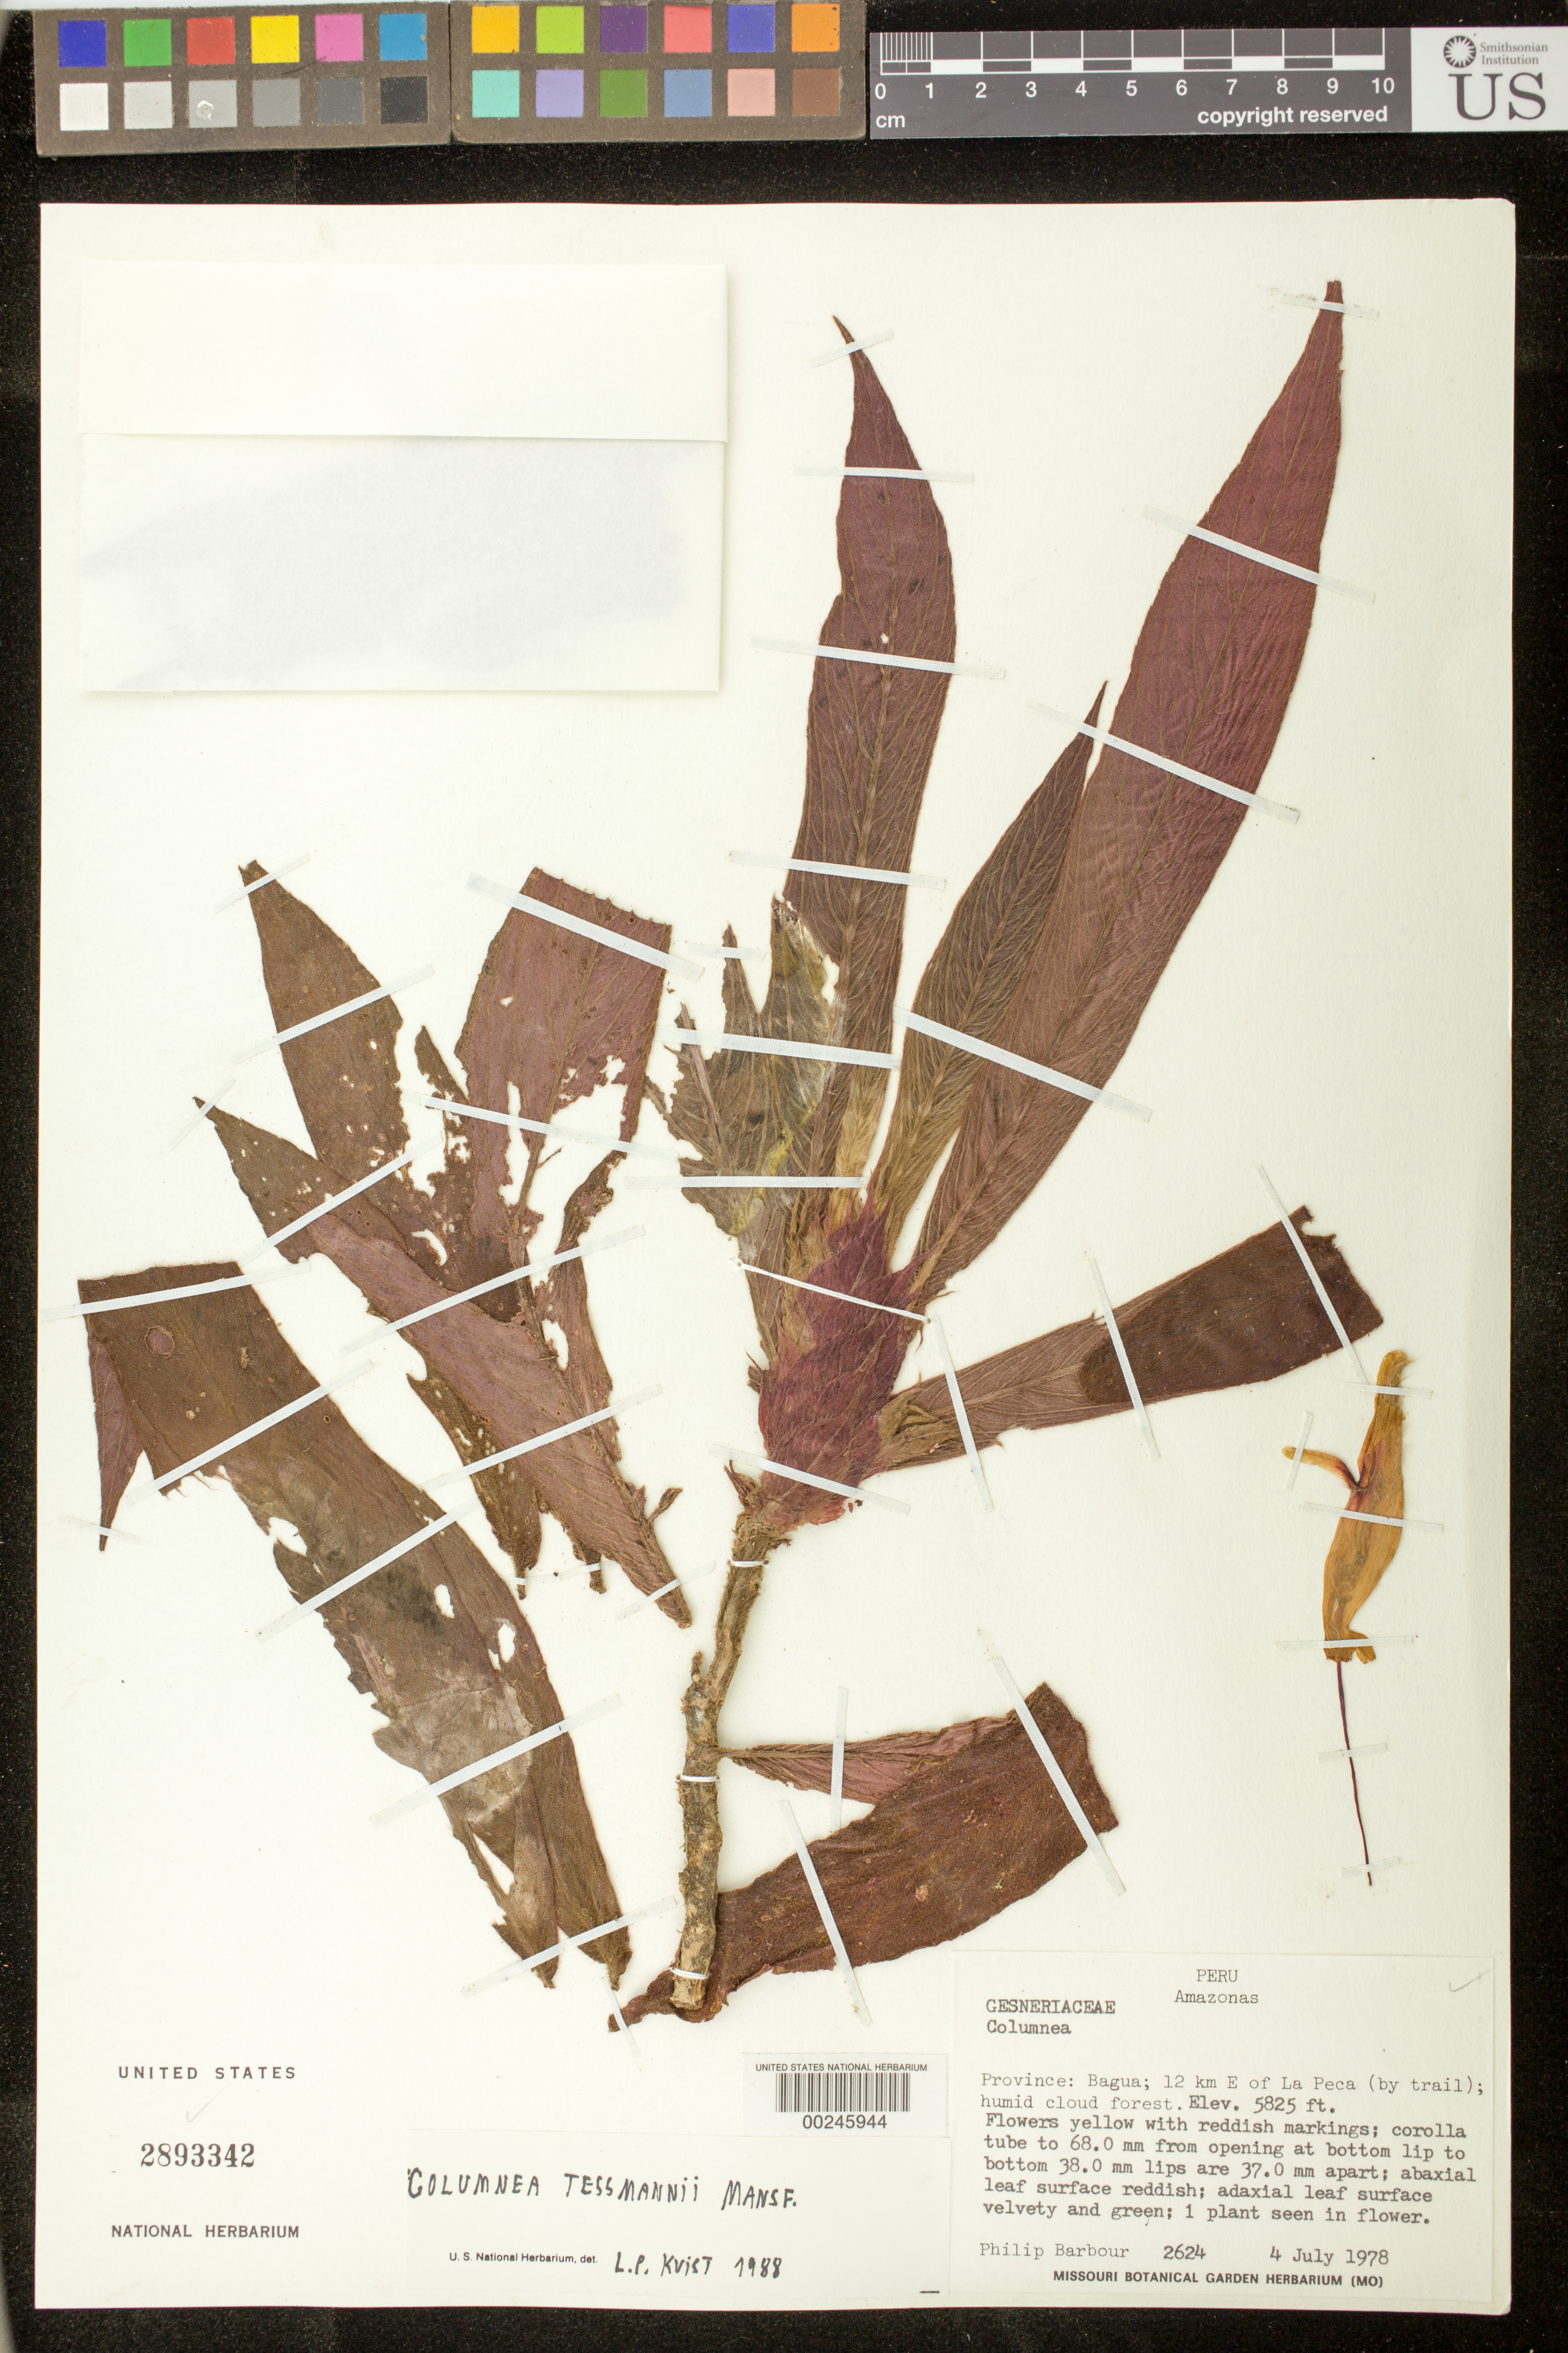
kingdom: Plantae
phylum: Tracheophyta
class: Magnoliopsida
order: Lamiales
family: Gesneriaceae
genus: Columnea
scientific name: Columnea tessmannii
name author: Mansf.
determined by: Skog, Laurence E.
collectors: P. Barbour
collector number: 2624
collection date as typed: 04 Jul 1978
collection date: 1978-07-04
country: Peru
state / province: Amazonas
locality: Prov. Bagua; 12 km E of La Peca (by trail)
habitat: Humid cloud forest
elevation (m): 1775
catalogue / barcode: US 2893342